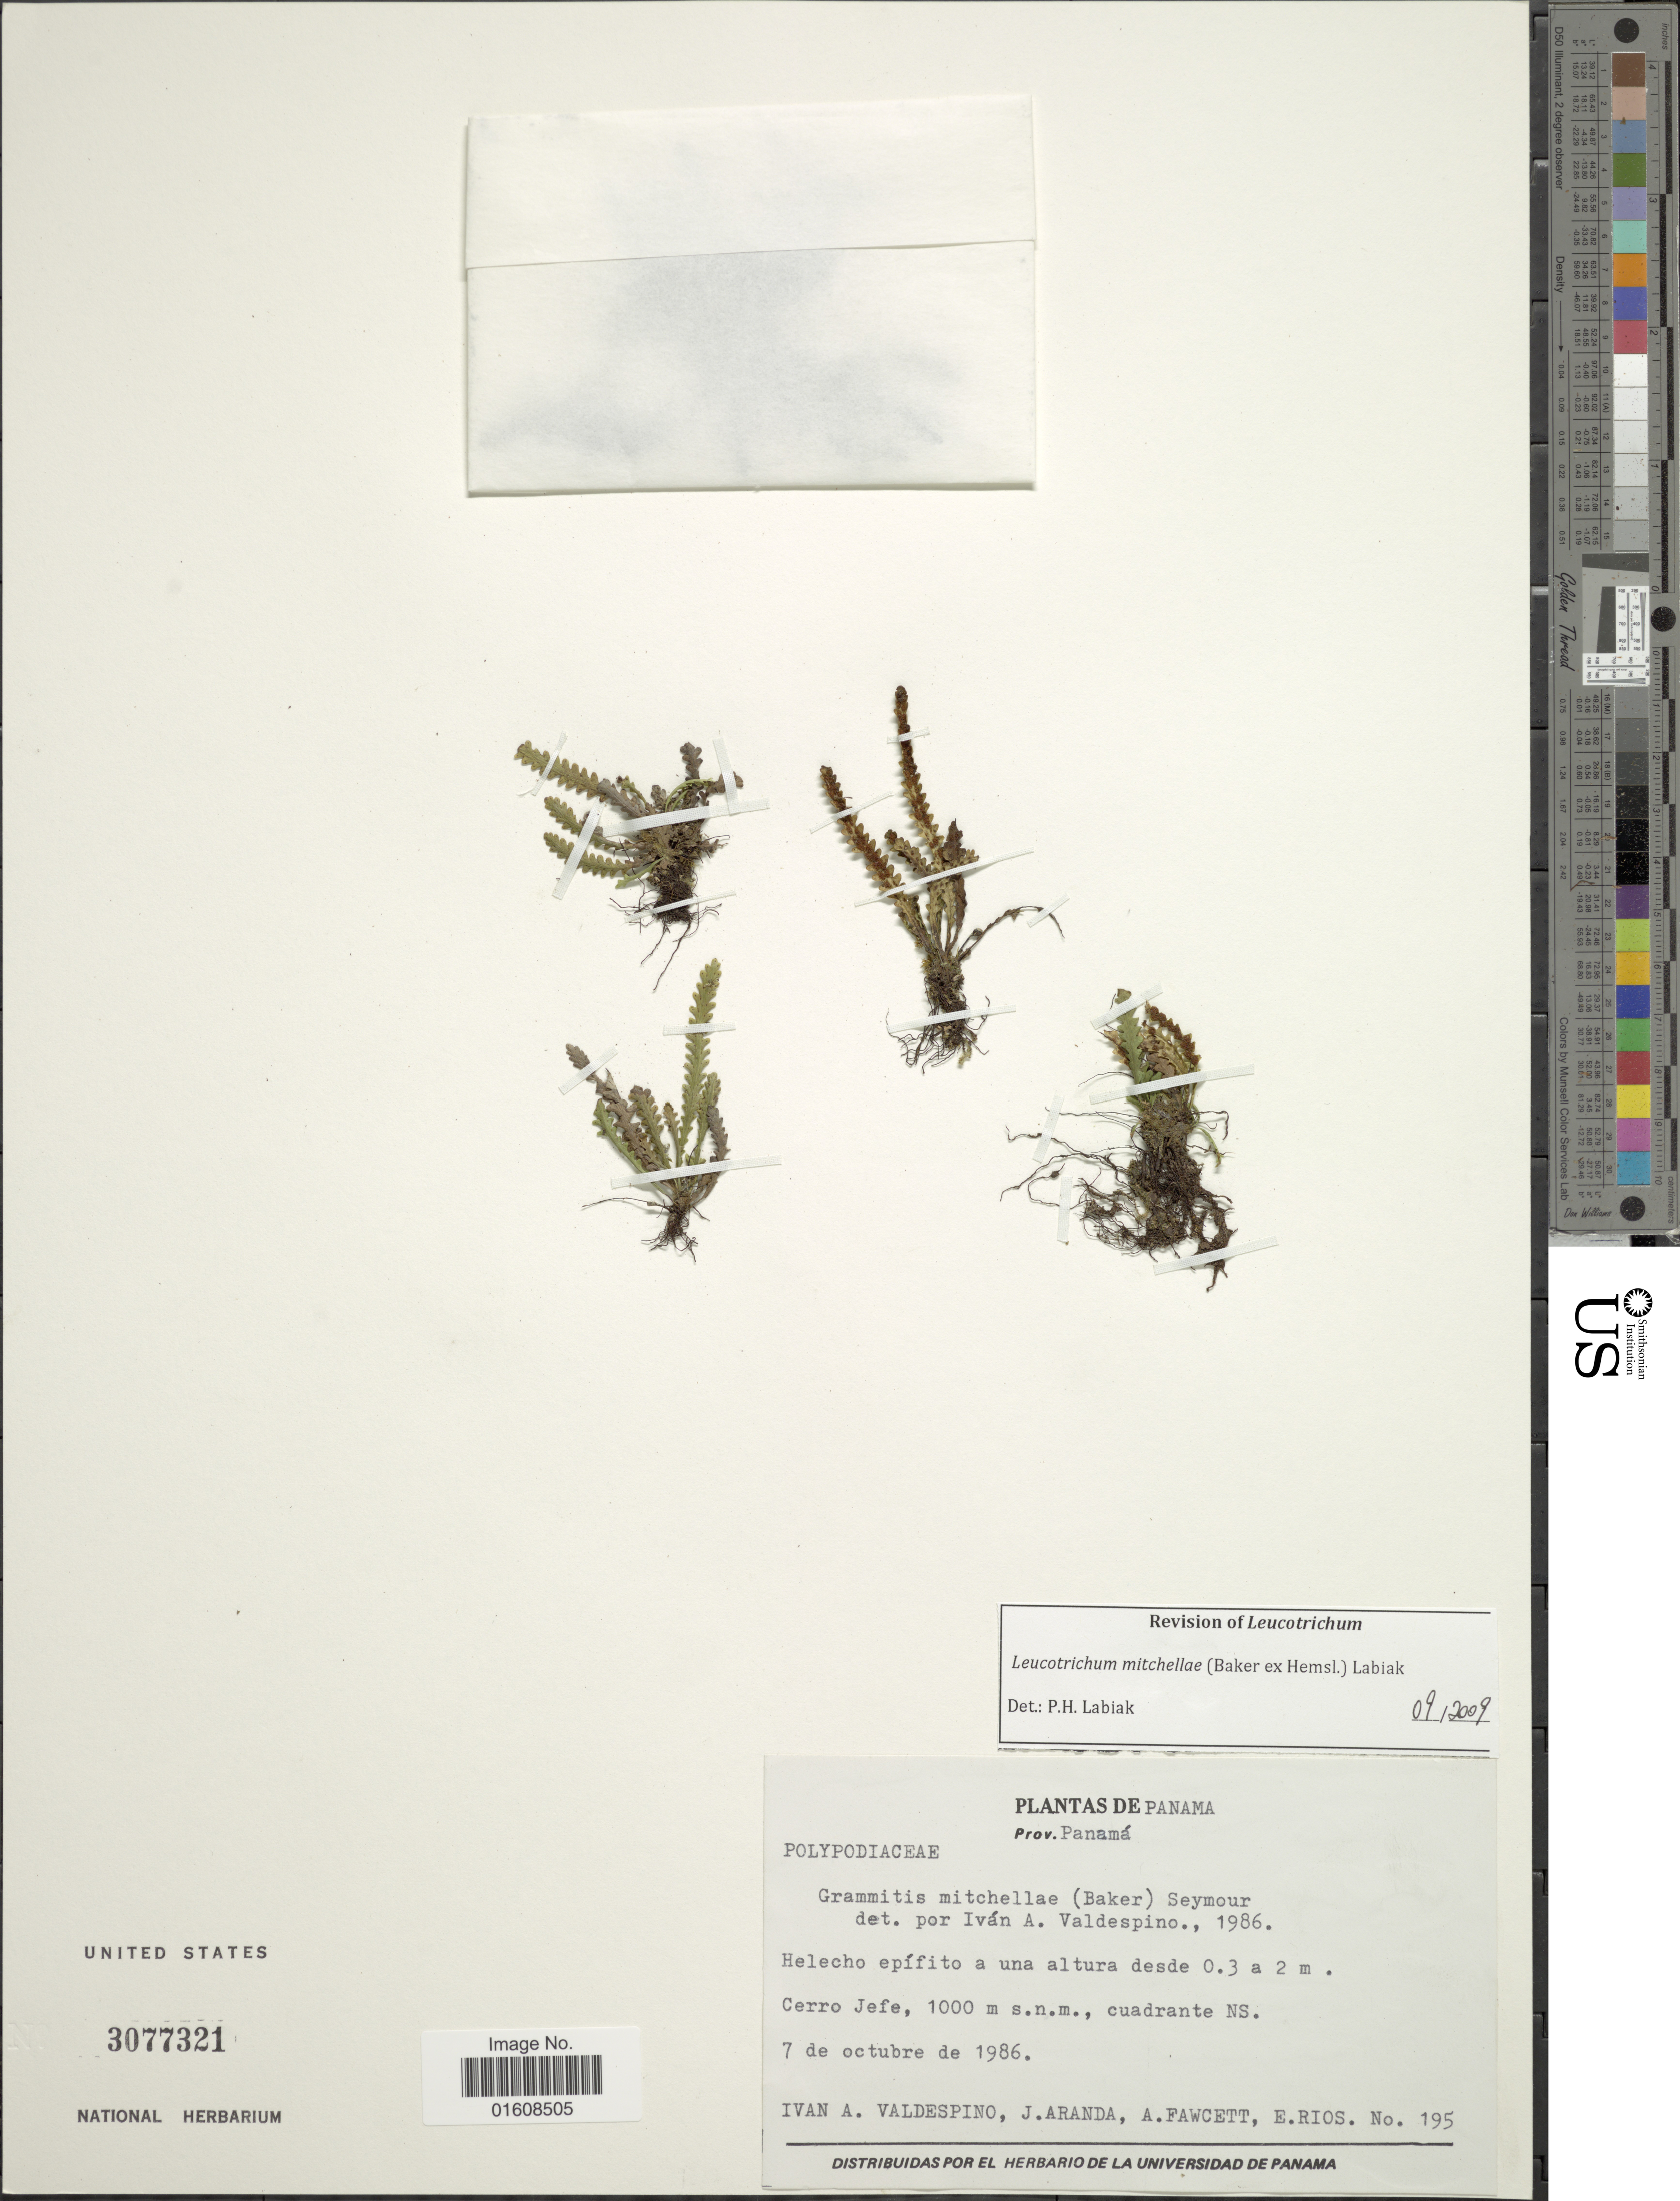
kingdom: Plantae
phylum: Tracheophyta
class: Polypodiopsida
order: Polypodiales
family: Polypodiaceae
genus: Leucotrichum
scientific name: Leucotrichum mitchelliae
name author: (Baker) Labiak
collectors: I. A. Valdespino, J. Aranda, A. Fawcett & E. Rios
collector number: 195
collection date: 1986-10-07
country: Panama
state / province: Panamá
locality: Cerro Jefe, cuadrante NS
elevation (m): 1000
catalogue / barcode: US 3077321